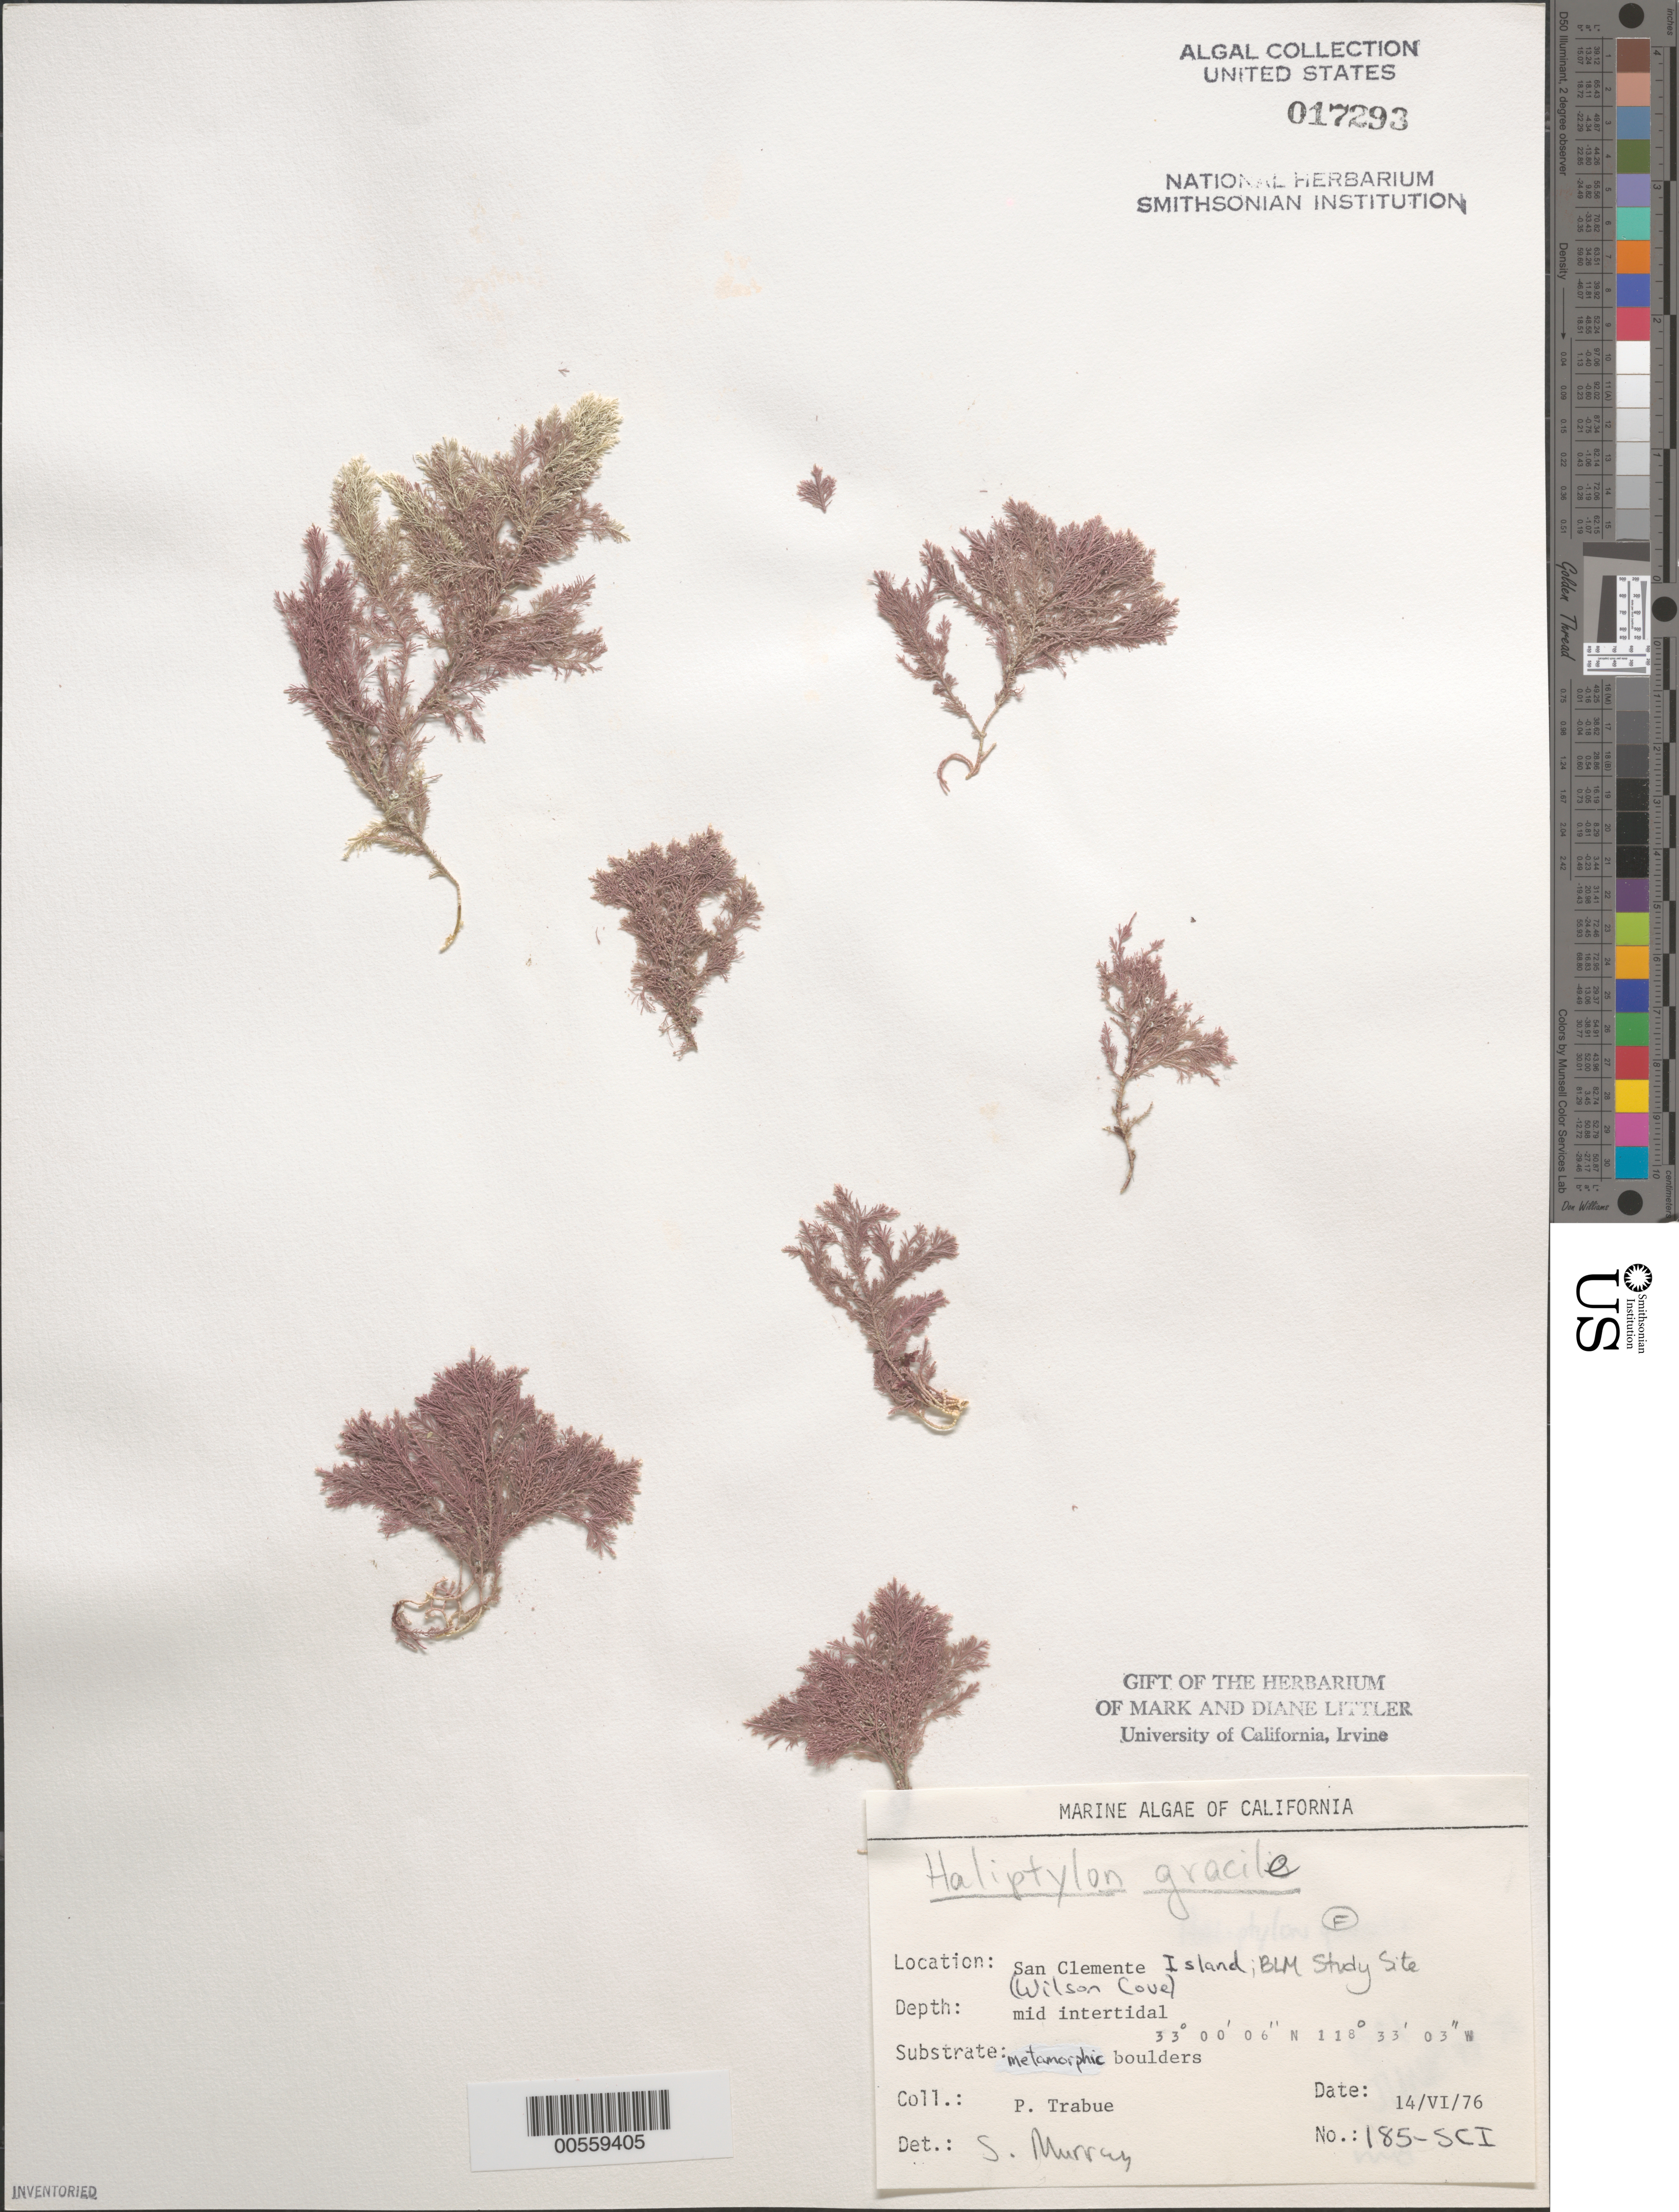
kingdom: Plantae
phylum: Rhodophyta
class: Florideophyceae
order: Corallinales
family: Corallinaceae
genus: Jania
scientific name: Jania rosea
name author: (Lam.) Decne.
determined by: Algae name updating Project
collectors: P. J. Trabue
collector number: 185-SCI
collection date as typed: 14 Jun 1976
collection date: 1976-06-14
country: United States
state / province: California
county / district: Los Angeles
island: San Clemente Island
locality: Wilson Cove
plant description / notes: BLM-SOCALBIGHT Rocky Intertidal Survey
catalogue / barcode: US 17293